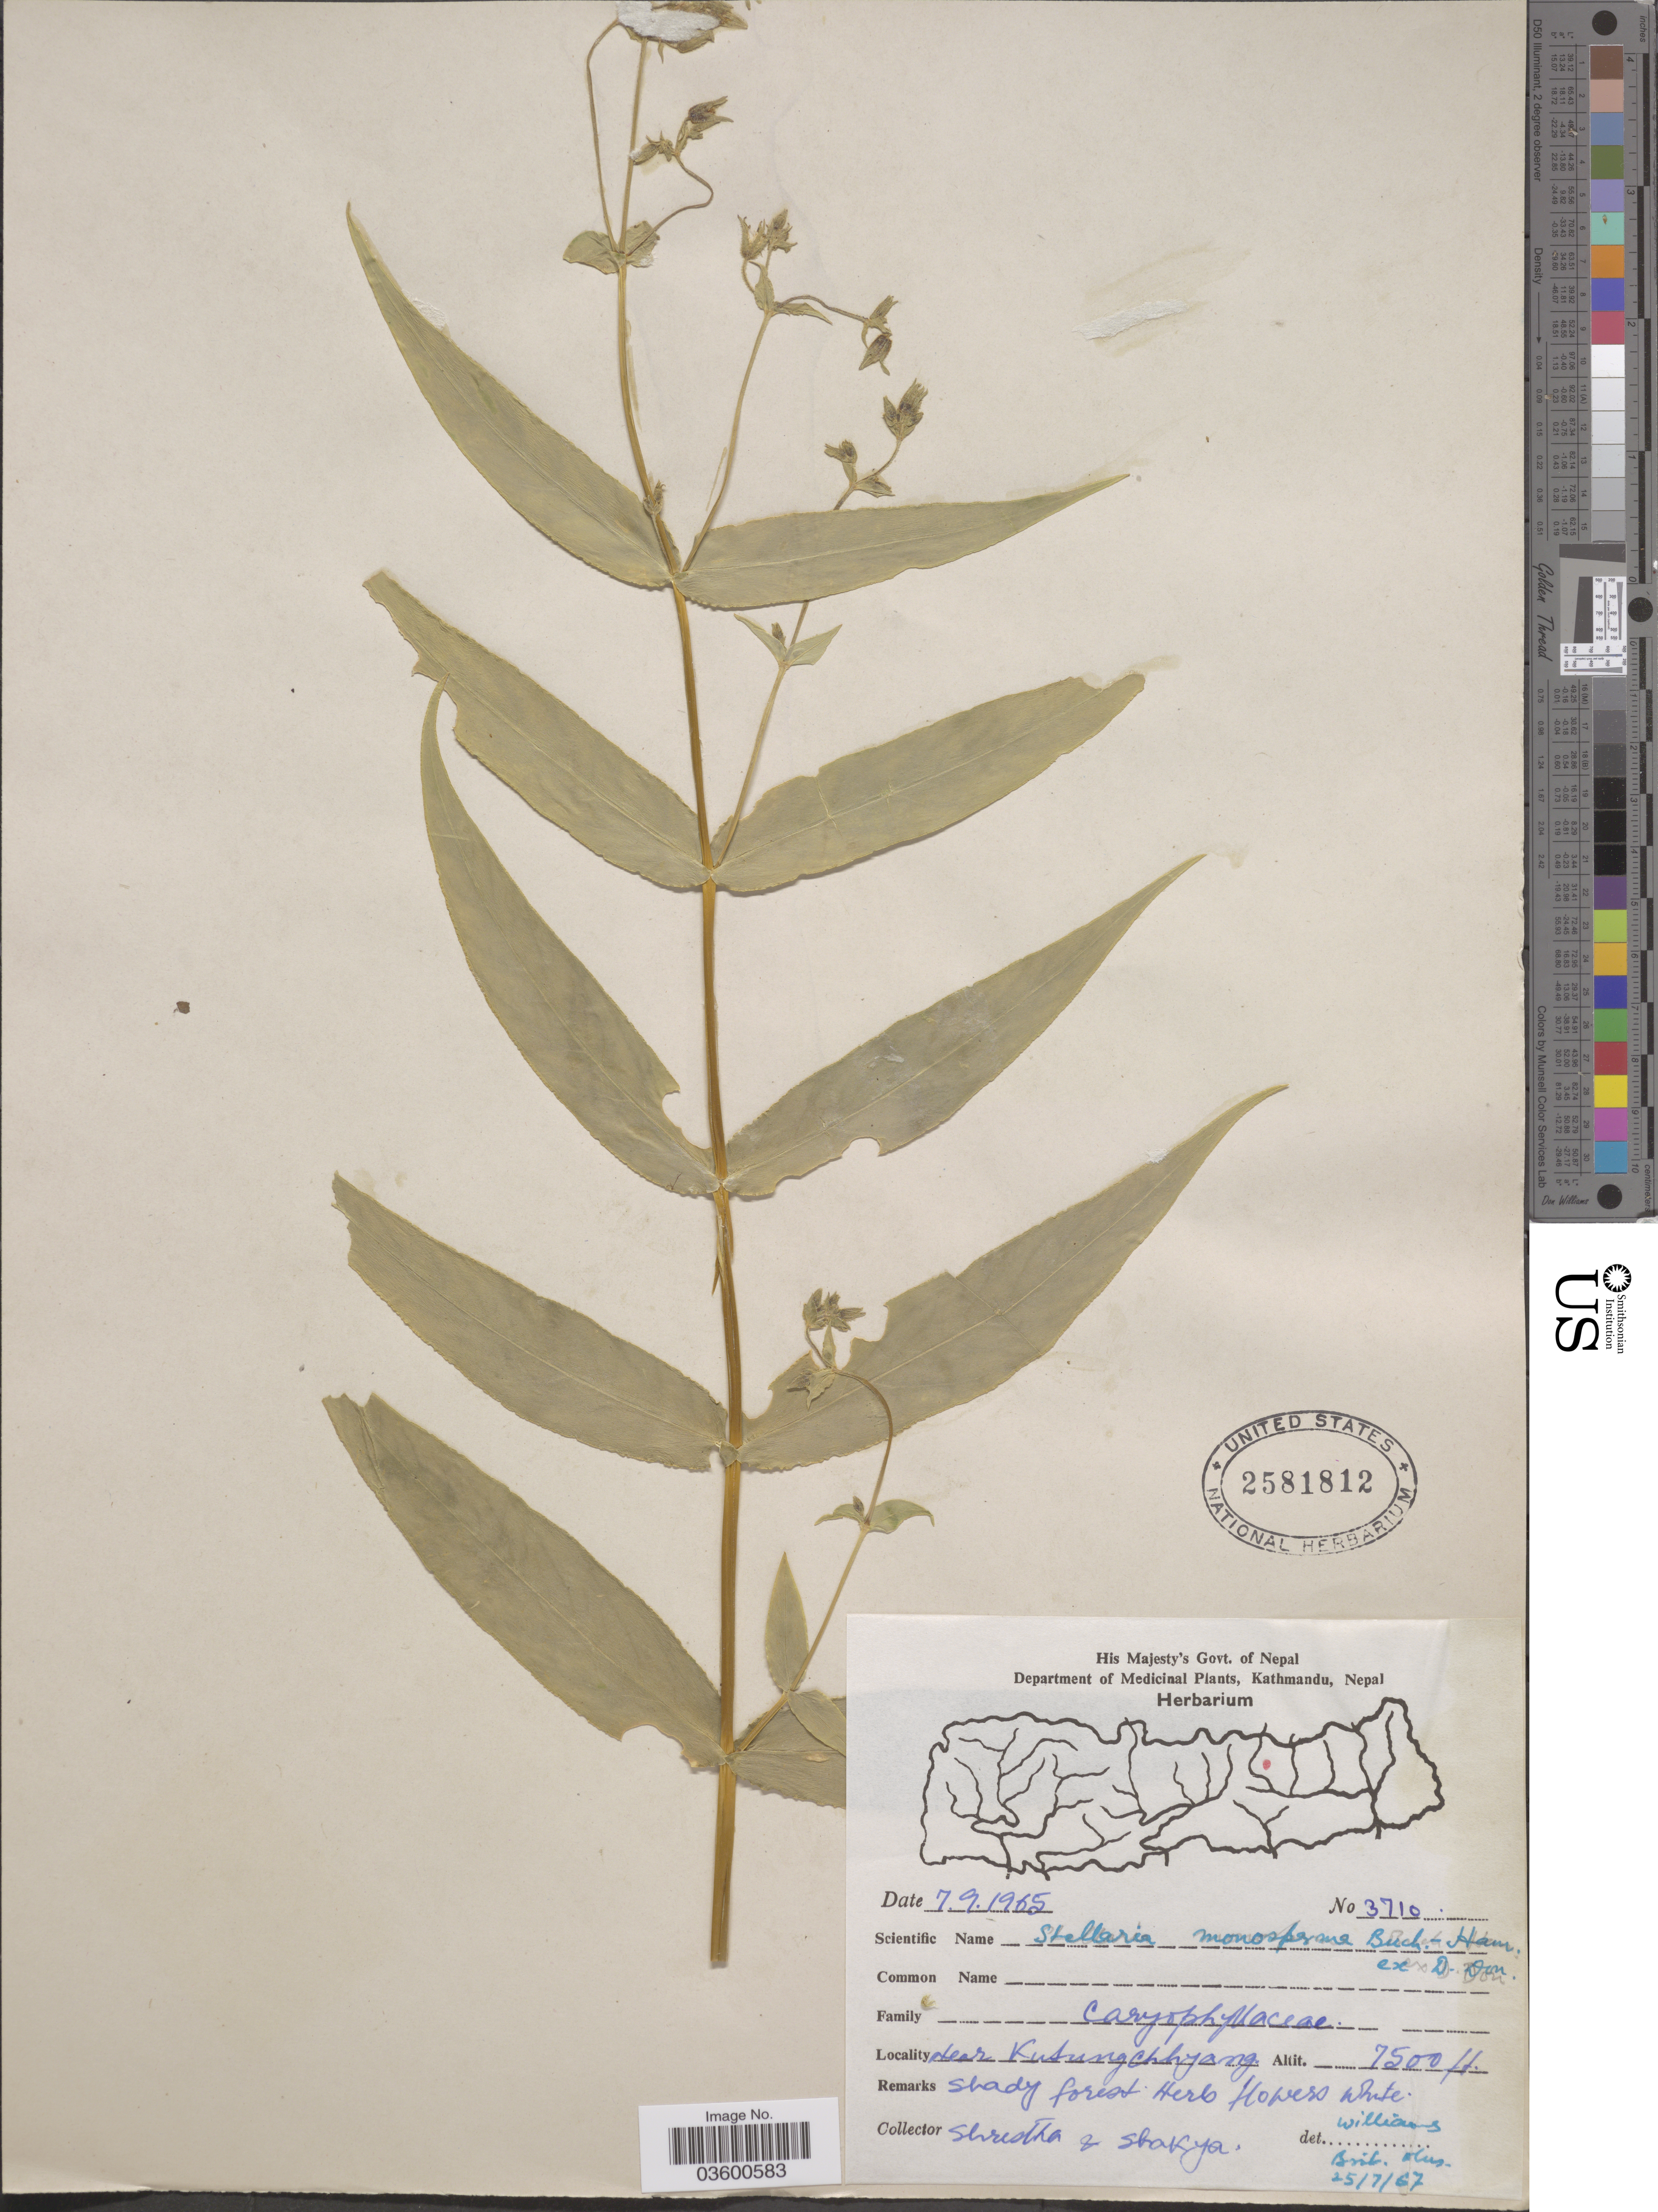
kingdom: Plantae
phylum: Tracheophyta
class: Magnoliopsida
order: Caryophyllales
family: Caryophyllaceae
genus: Schizotechium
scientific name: Schizotechium monospermum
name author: (Buch.-Ham. ex D. Don) Pusalkar & S.K. Srivast.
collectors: -. Shrestha & Shakya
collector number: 3710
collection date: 1965-09-07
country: Nepal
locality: Near Kutung Chhyang [interpreted].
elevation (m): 2286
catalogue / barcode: US 2581812